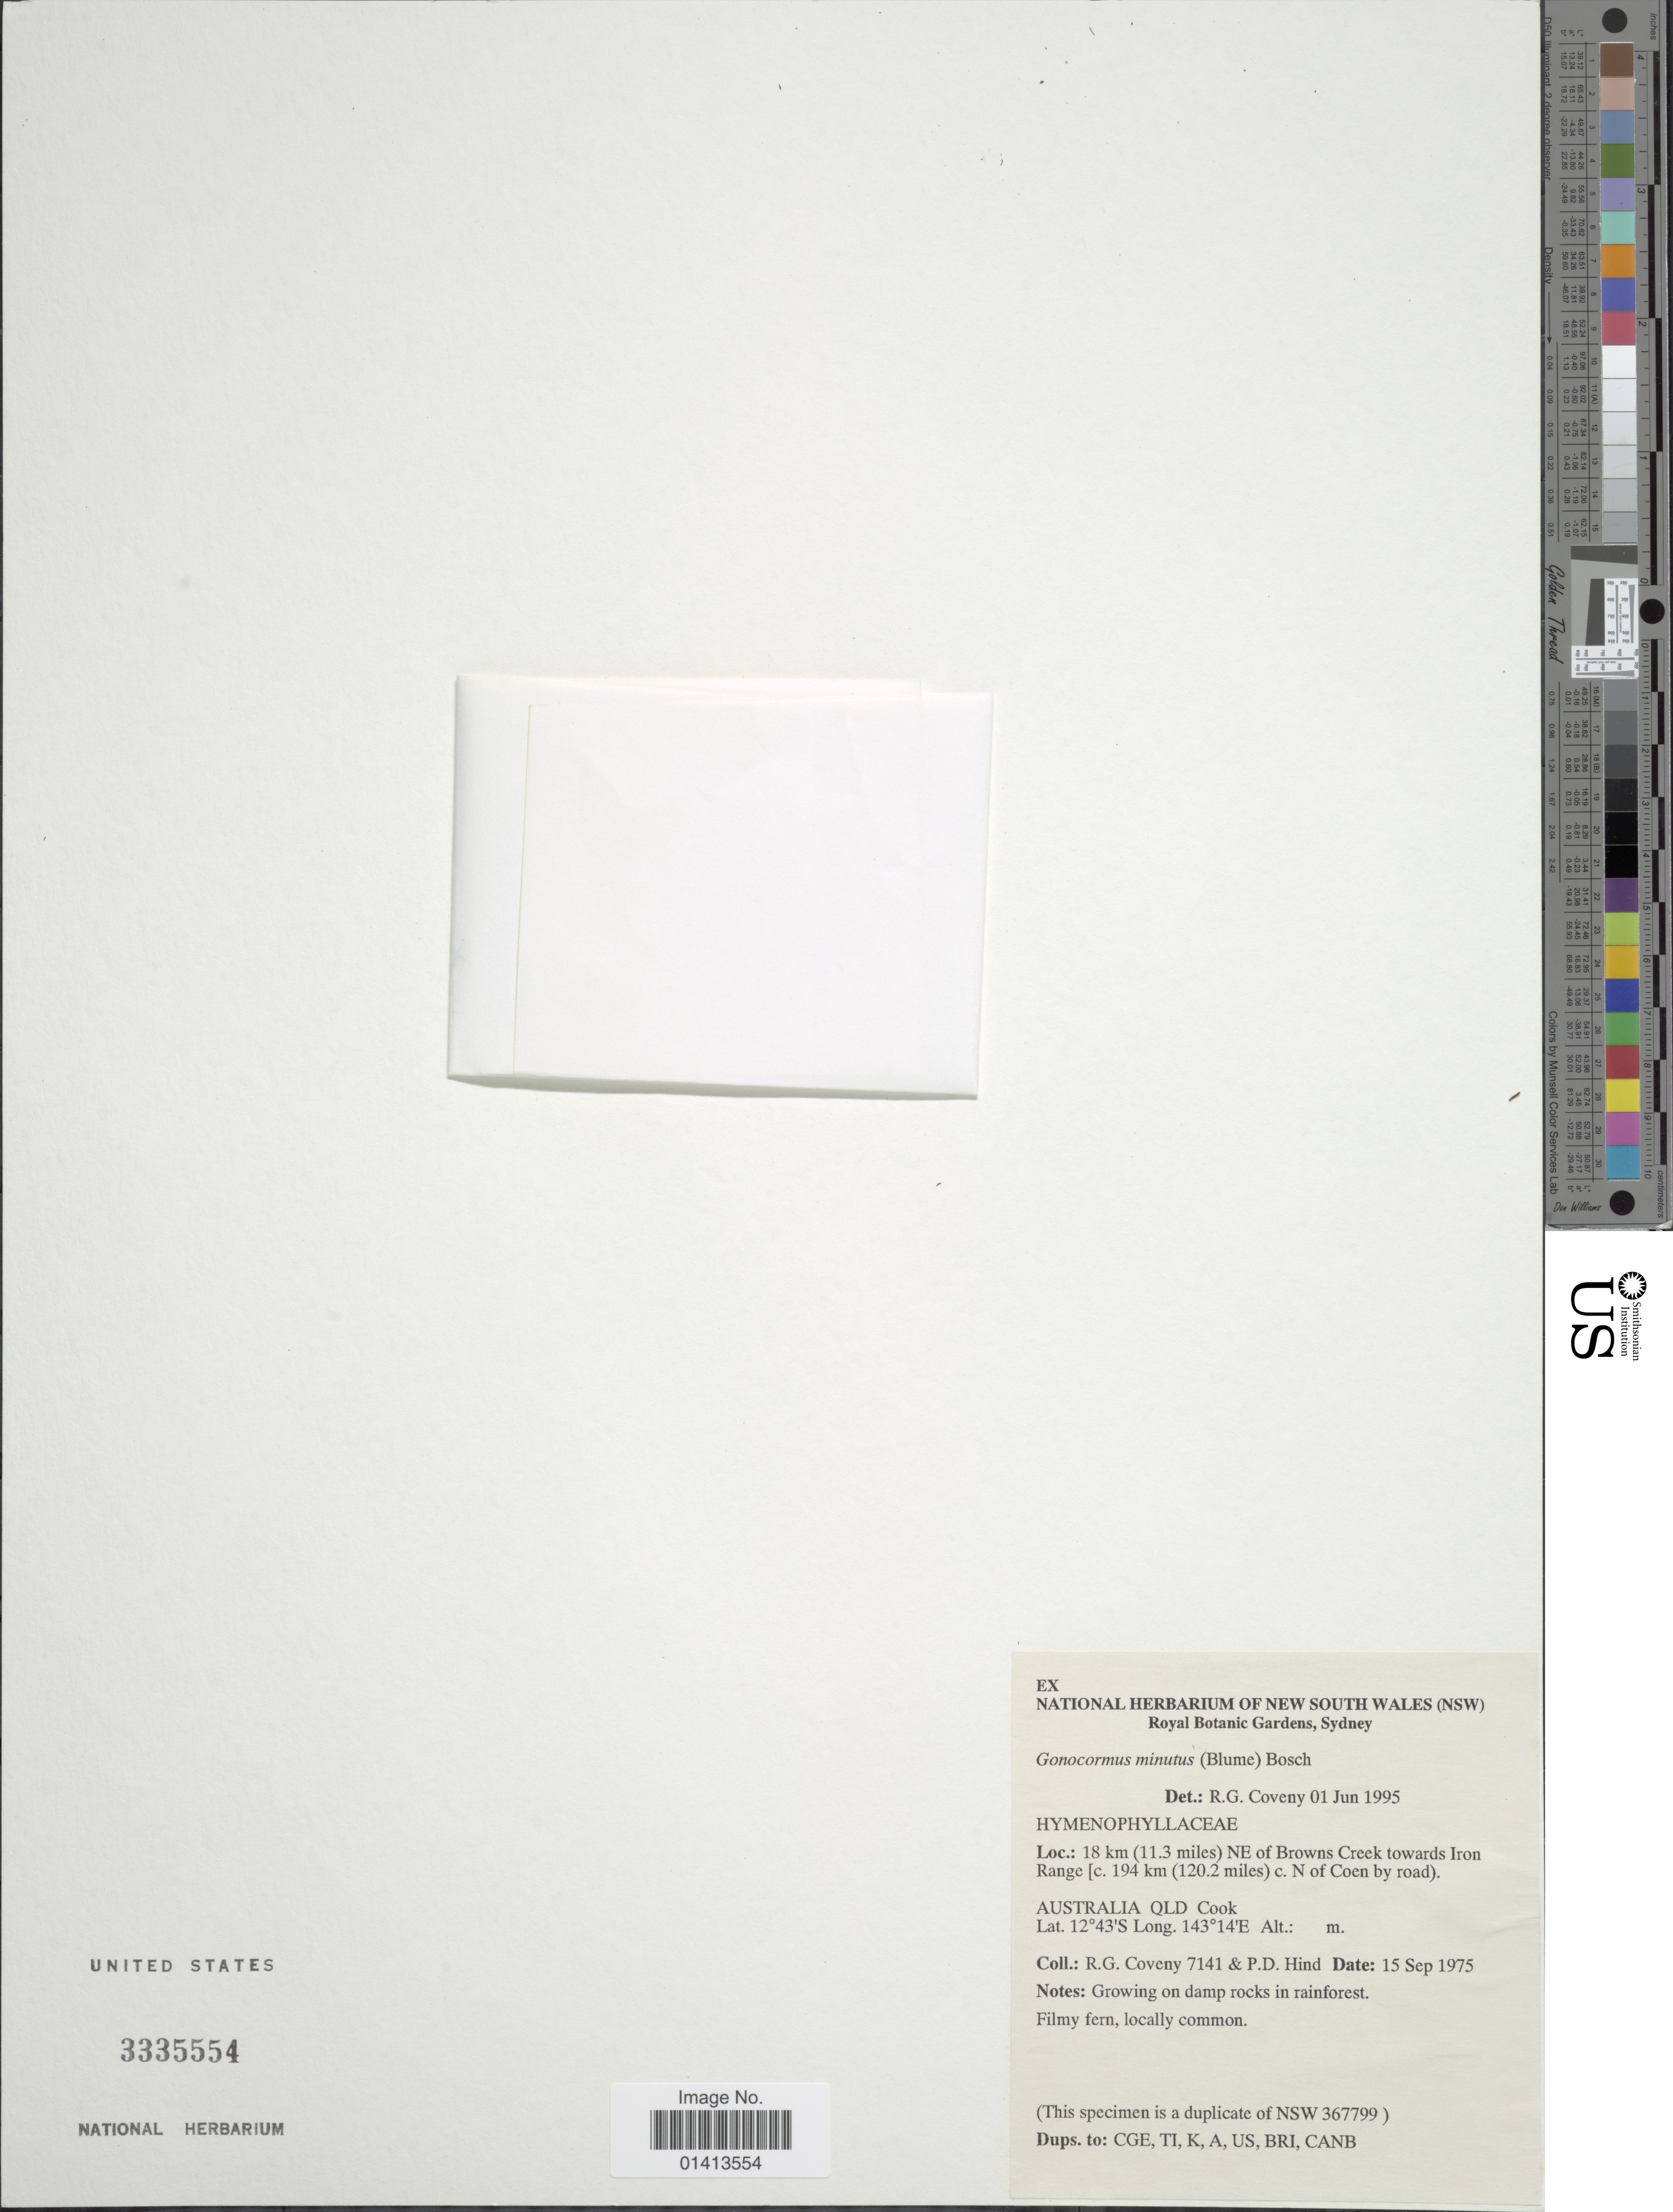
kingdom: Plantae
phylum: Tracheophyta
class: Polypodiopsida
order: Hymenophyllales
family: Hymenophyllaceae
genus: Crepidomanes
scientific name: Crepidomanes minutum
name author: (Blume) K. Iwats.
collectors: R. Coveny & P. Hind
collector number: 7141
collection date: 1975-09-15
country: Australia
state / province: Queensland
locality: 18 km (11.3 miles) NE of Browns Creek towards iron Range [c. 194 (120.2 miles) c. N of Coen by road)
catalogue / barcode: US 3335554